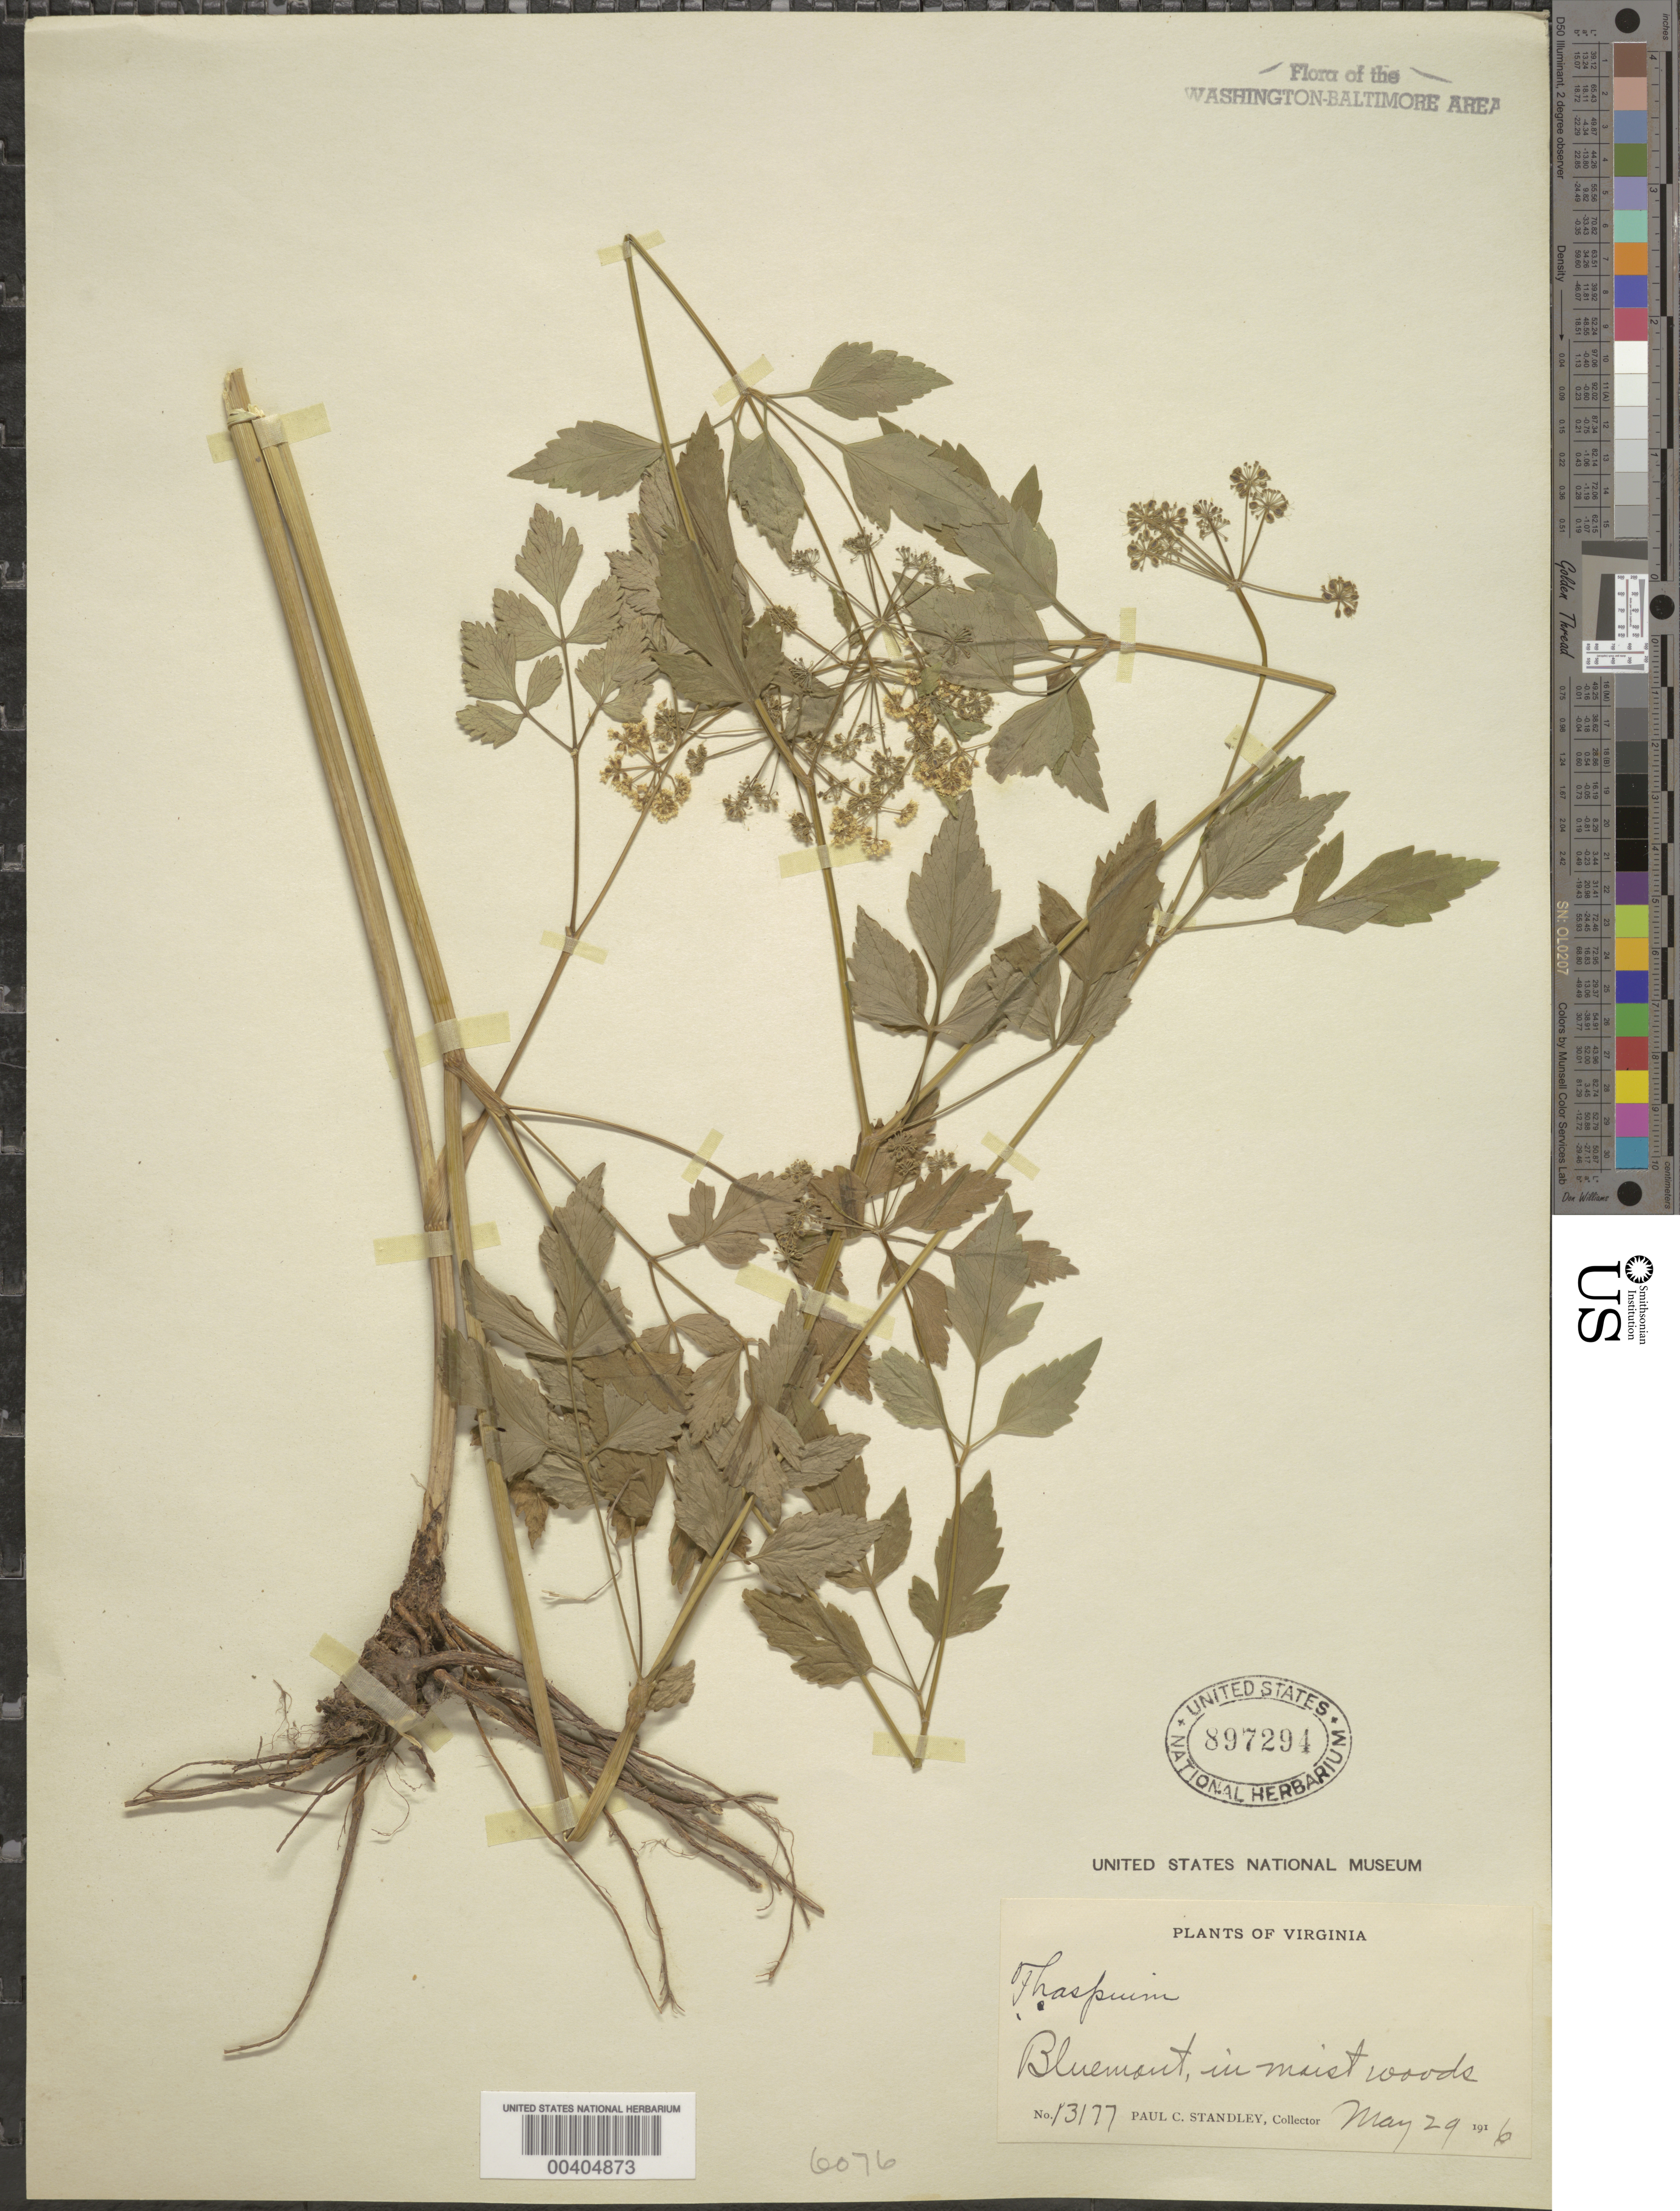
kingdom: Plantae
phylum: Tracheophyta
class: Magnoliopsida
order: Apiales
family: Apiaceae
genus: Thaspium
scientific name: Thaspium barbinode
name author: (Michx.) Nutt.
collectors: P. C. Standley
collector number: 13177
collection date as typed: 29 May 1916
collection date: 1916-05-29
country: United States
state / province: Virginia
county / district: Loudoun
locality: Bluemont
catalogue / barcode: US 897294